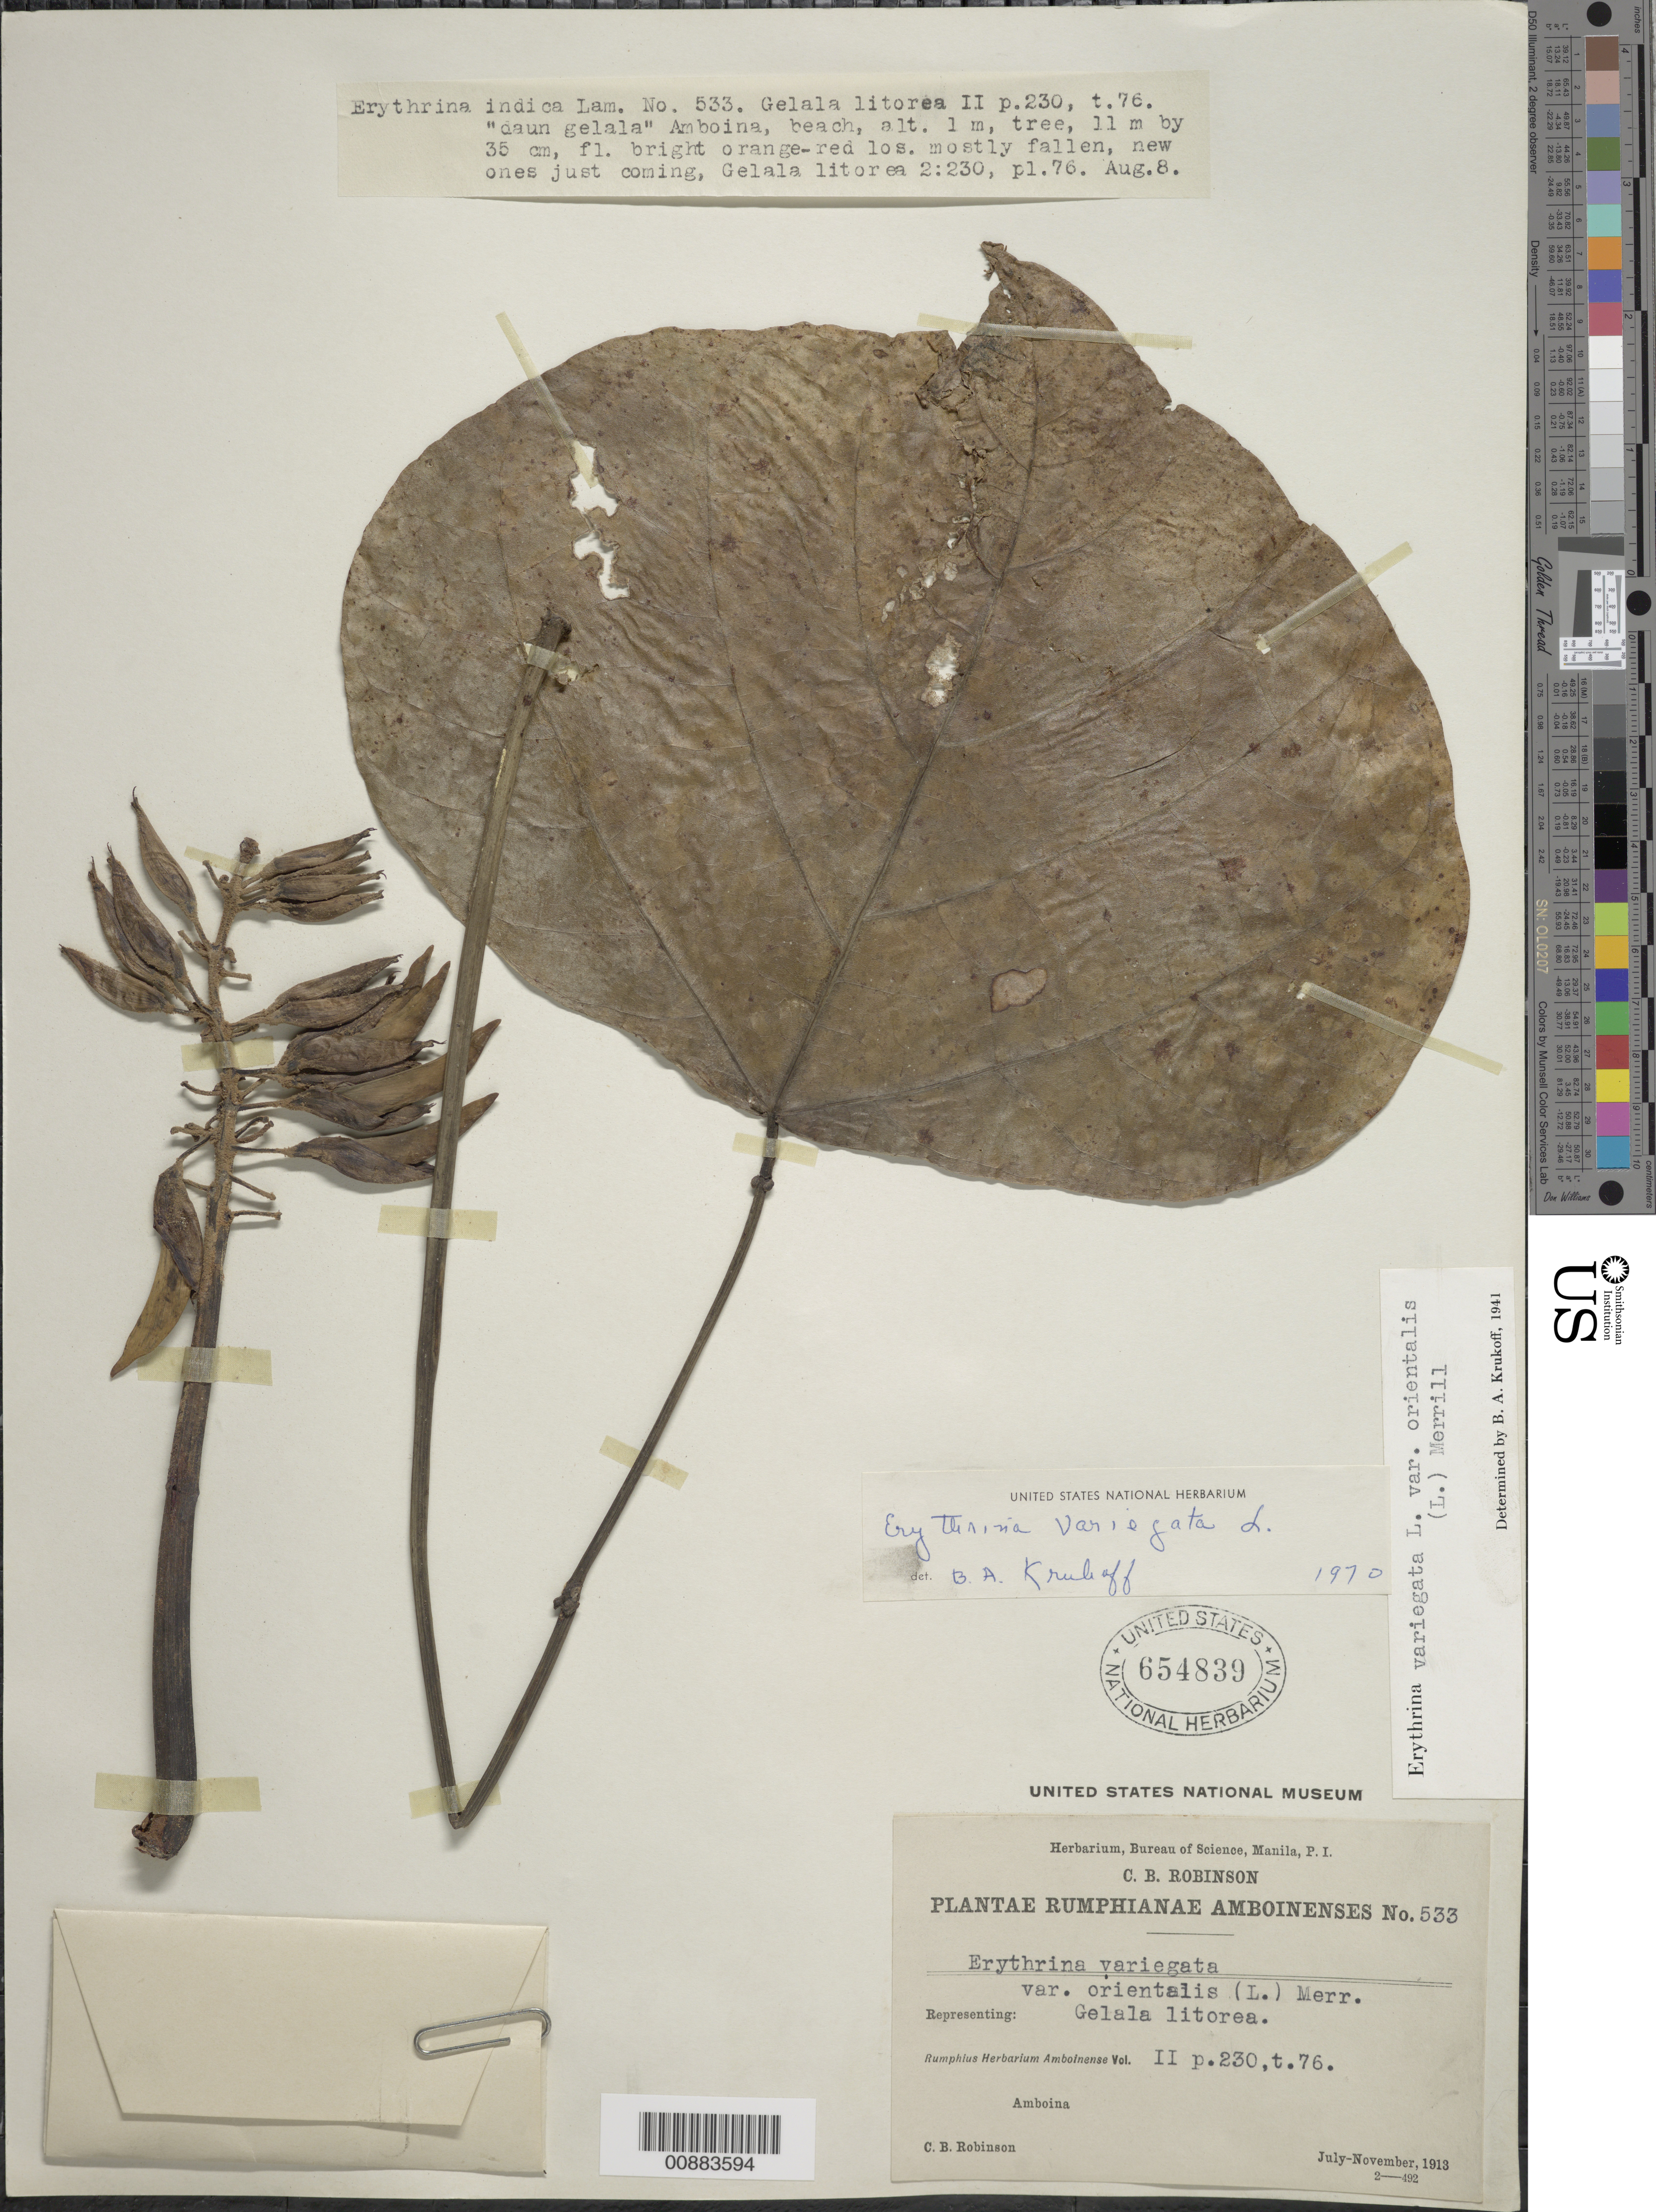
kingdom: Plantae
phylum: Tracheophyta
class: Magnoliopsida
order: Fabales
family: Fabaceae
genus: Erythrina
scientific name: Erythrina variegata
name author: L.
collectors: C. Robinson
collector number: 533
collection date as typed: Jul 1913 to Nov 1913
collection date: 1913-07/1913-11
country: Indonesia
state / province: Maluku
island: Amboina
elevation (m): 1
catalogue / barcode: US 654839